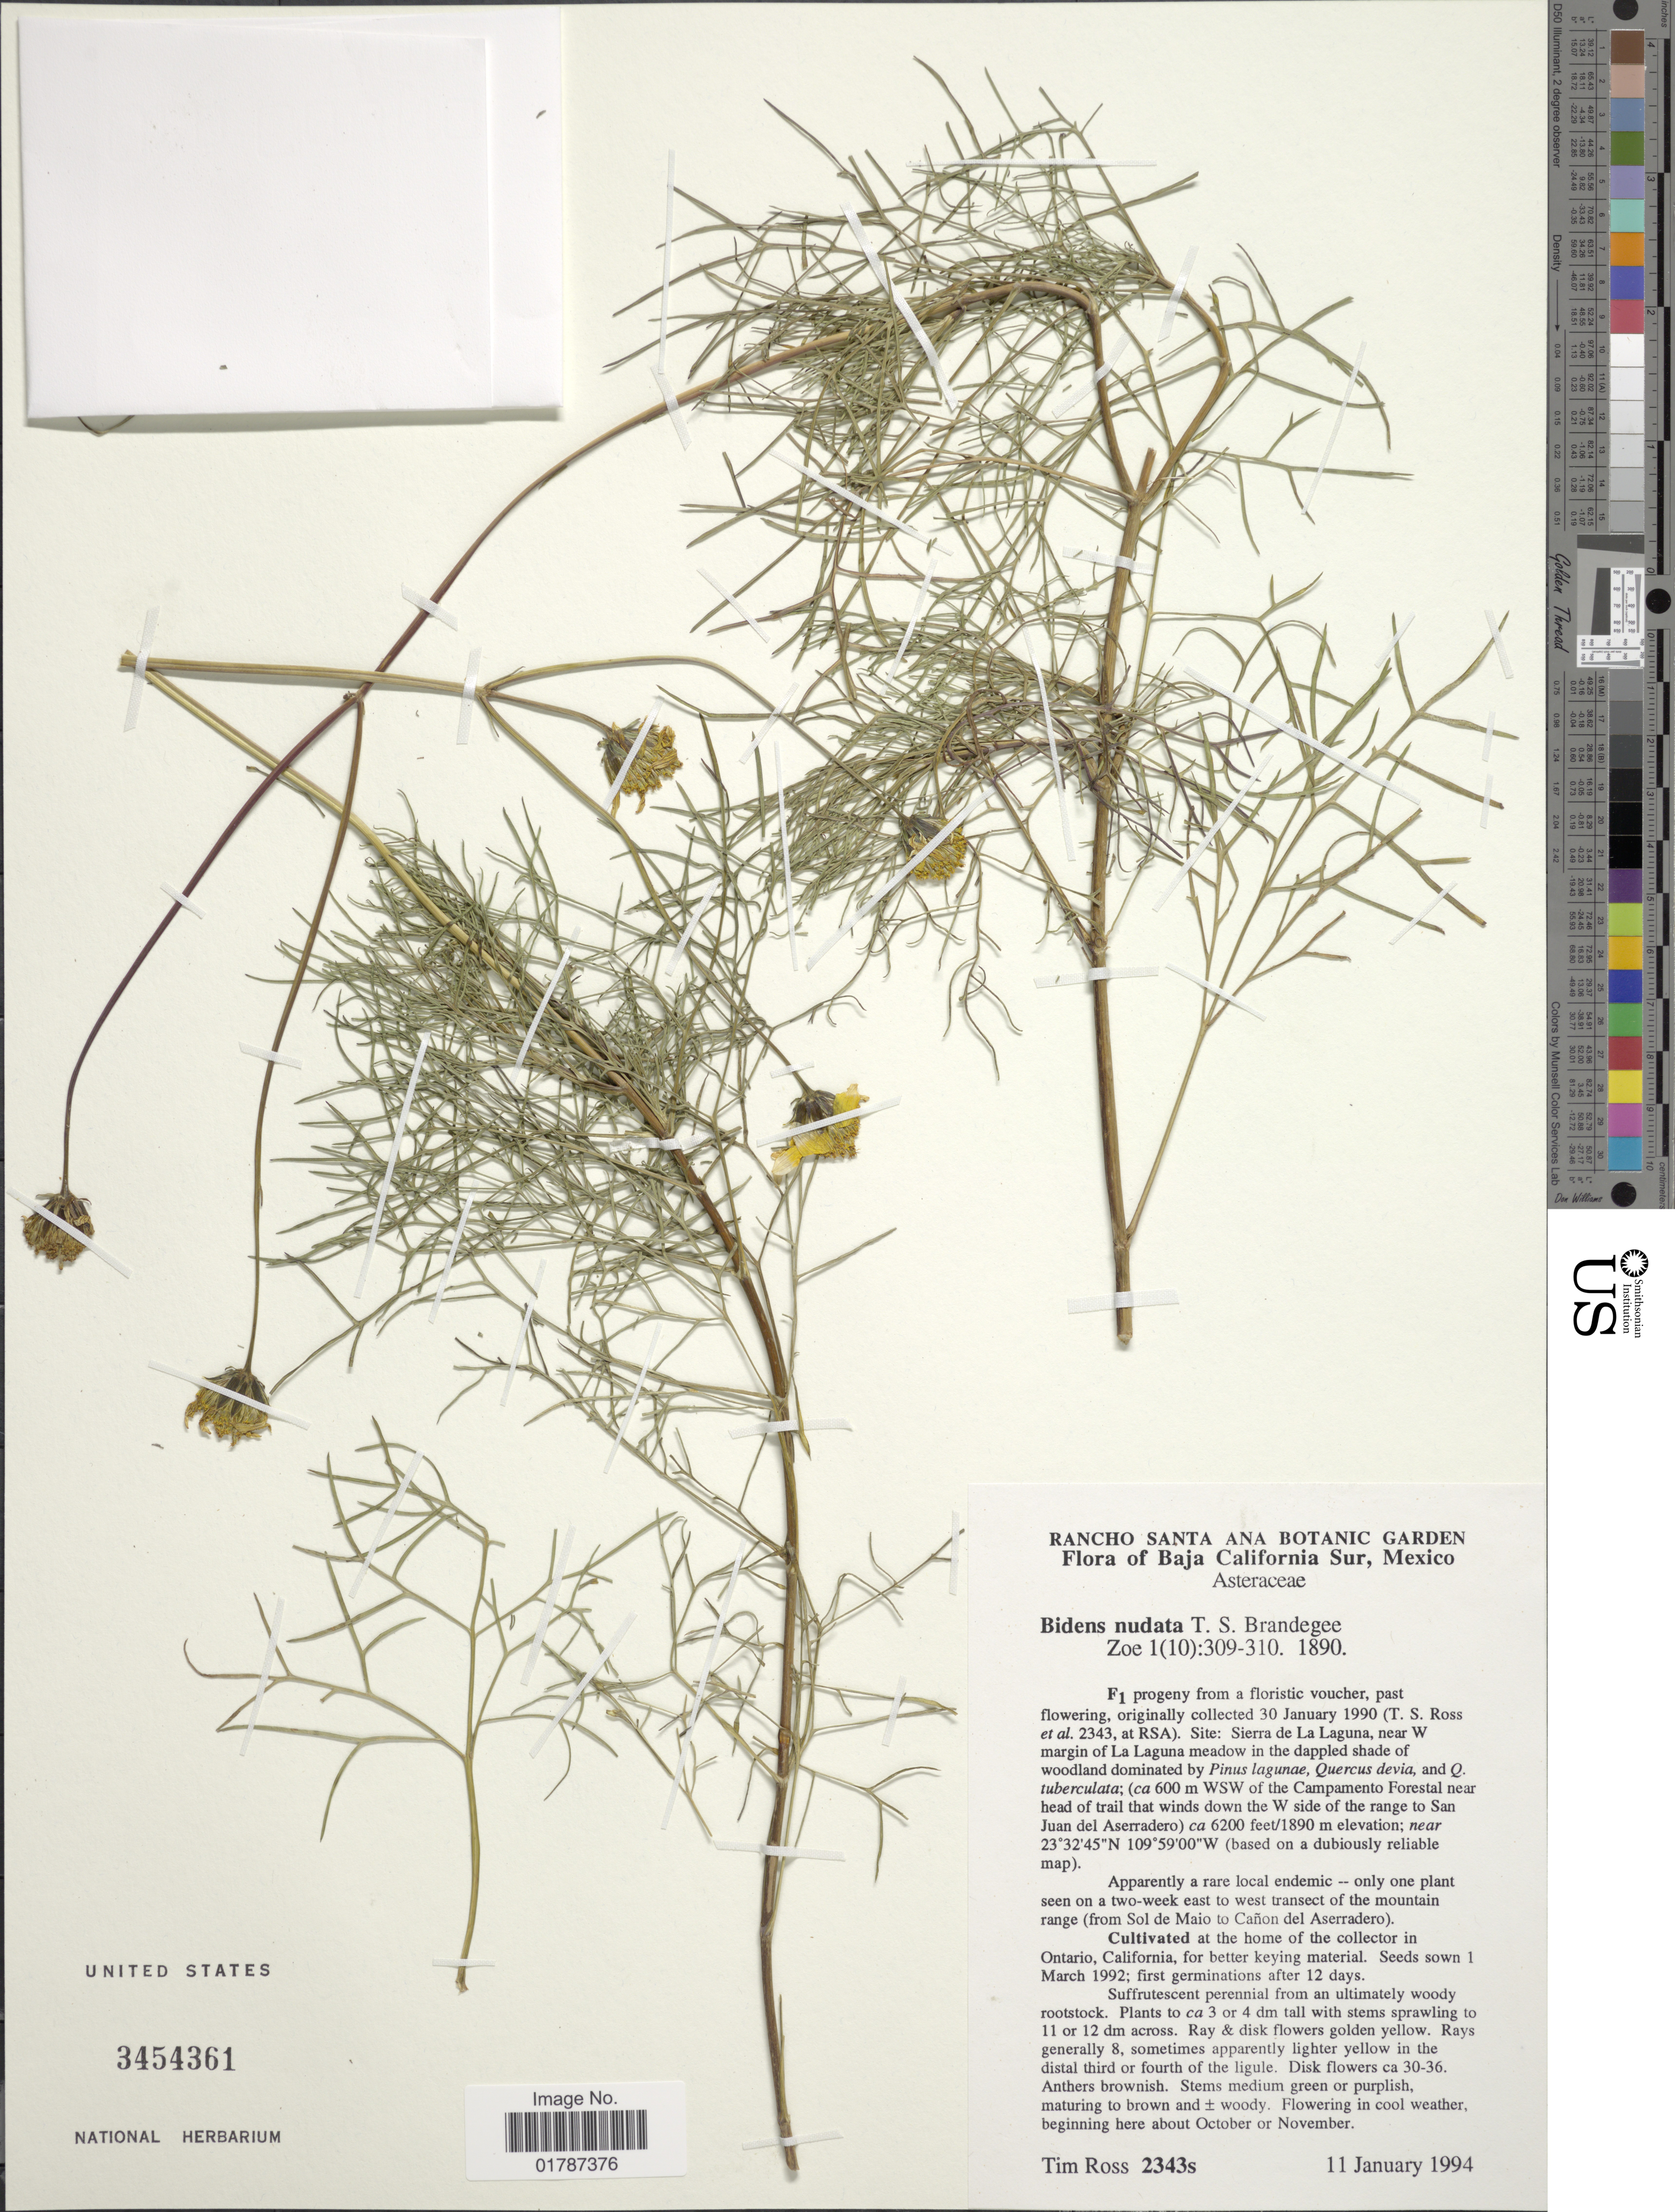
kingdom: Plantae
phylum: Tracheophyta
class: Magnoliopsida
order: Asterales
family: Asteraceae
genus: Bidens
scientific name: Bidens nudata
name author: Brandegee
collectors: T. Ross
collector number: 2343s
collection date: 1994-01-11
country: Mexico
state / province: Baja California Sur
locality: Baja California Sur, Mexico, Sierra de la Laguna, near W margin of La Laguna meadow, WSW of the Campamento Forestal near head of trail that winds down the W side of the range to San Juan del Aserradero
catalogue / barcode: US 3454361